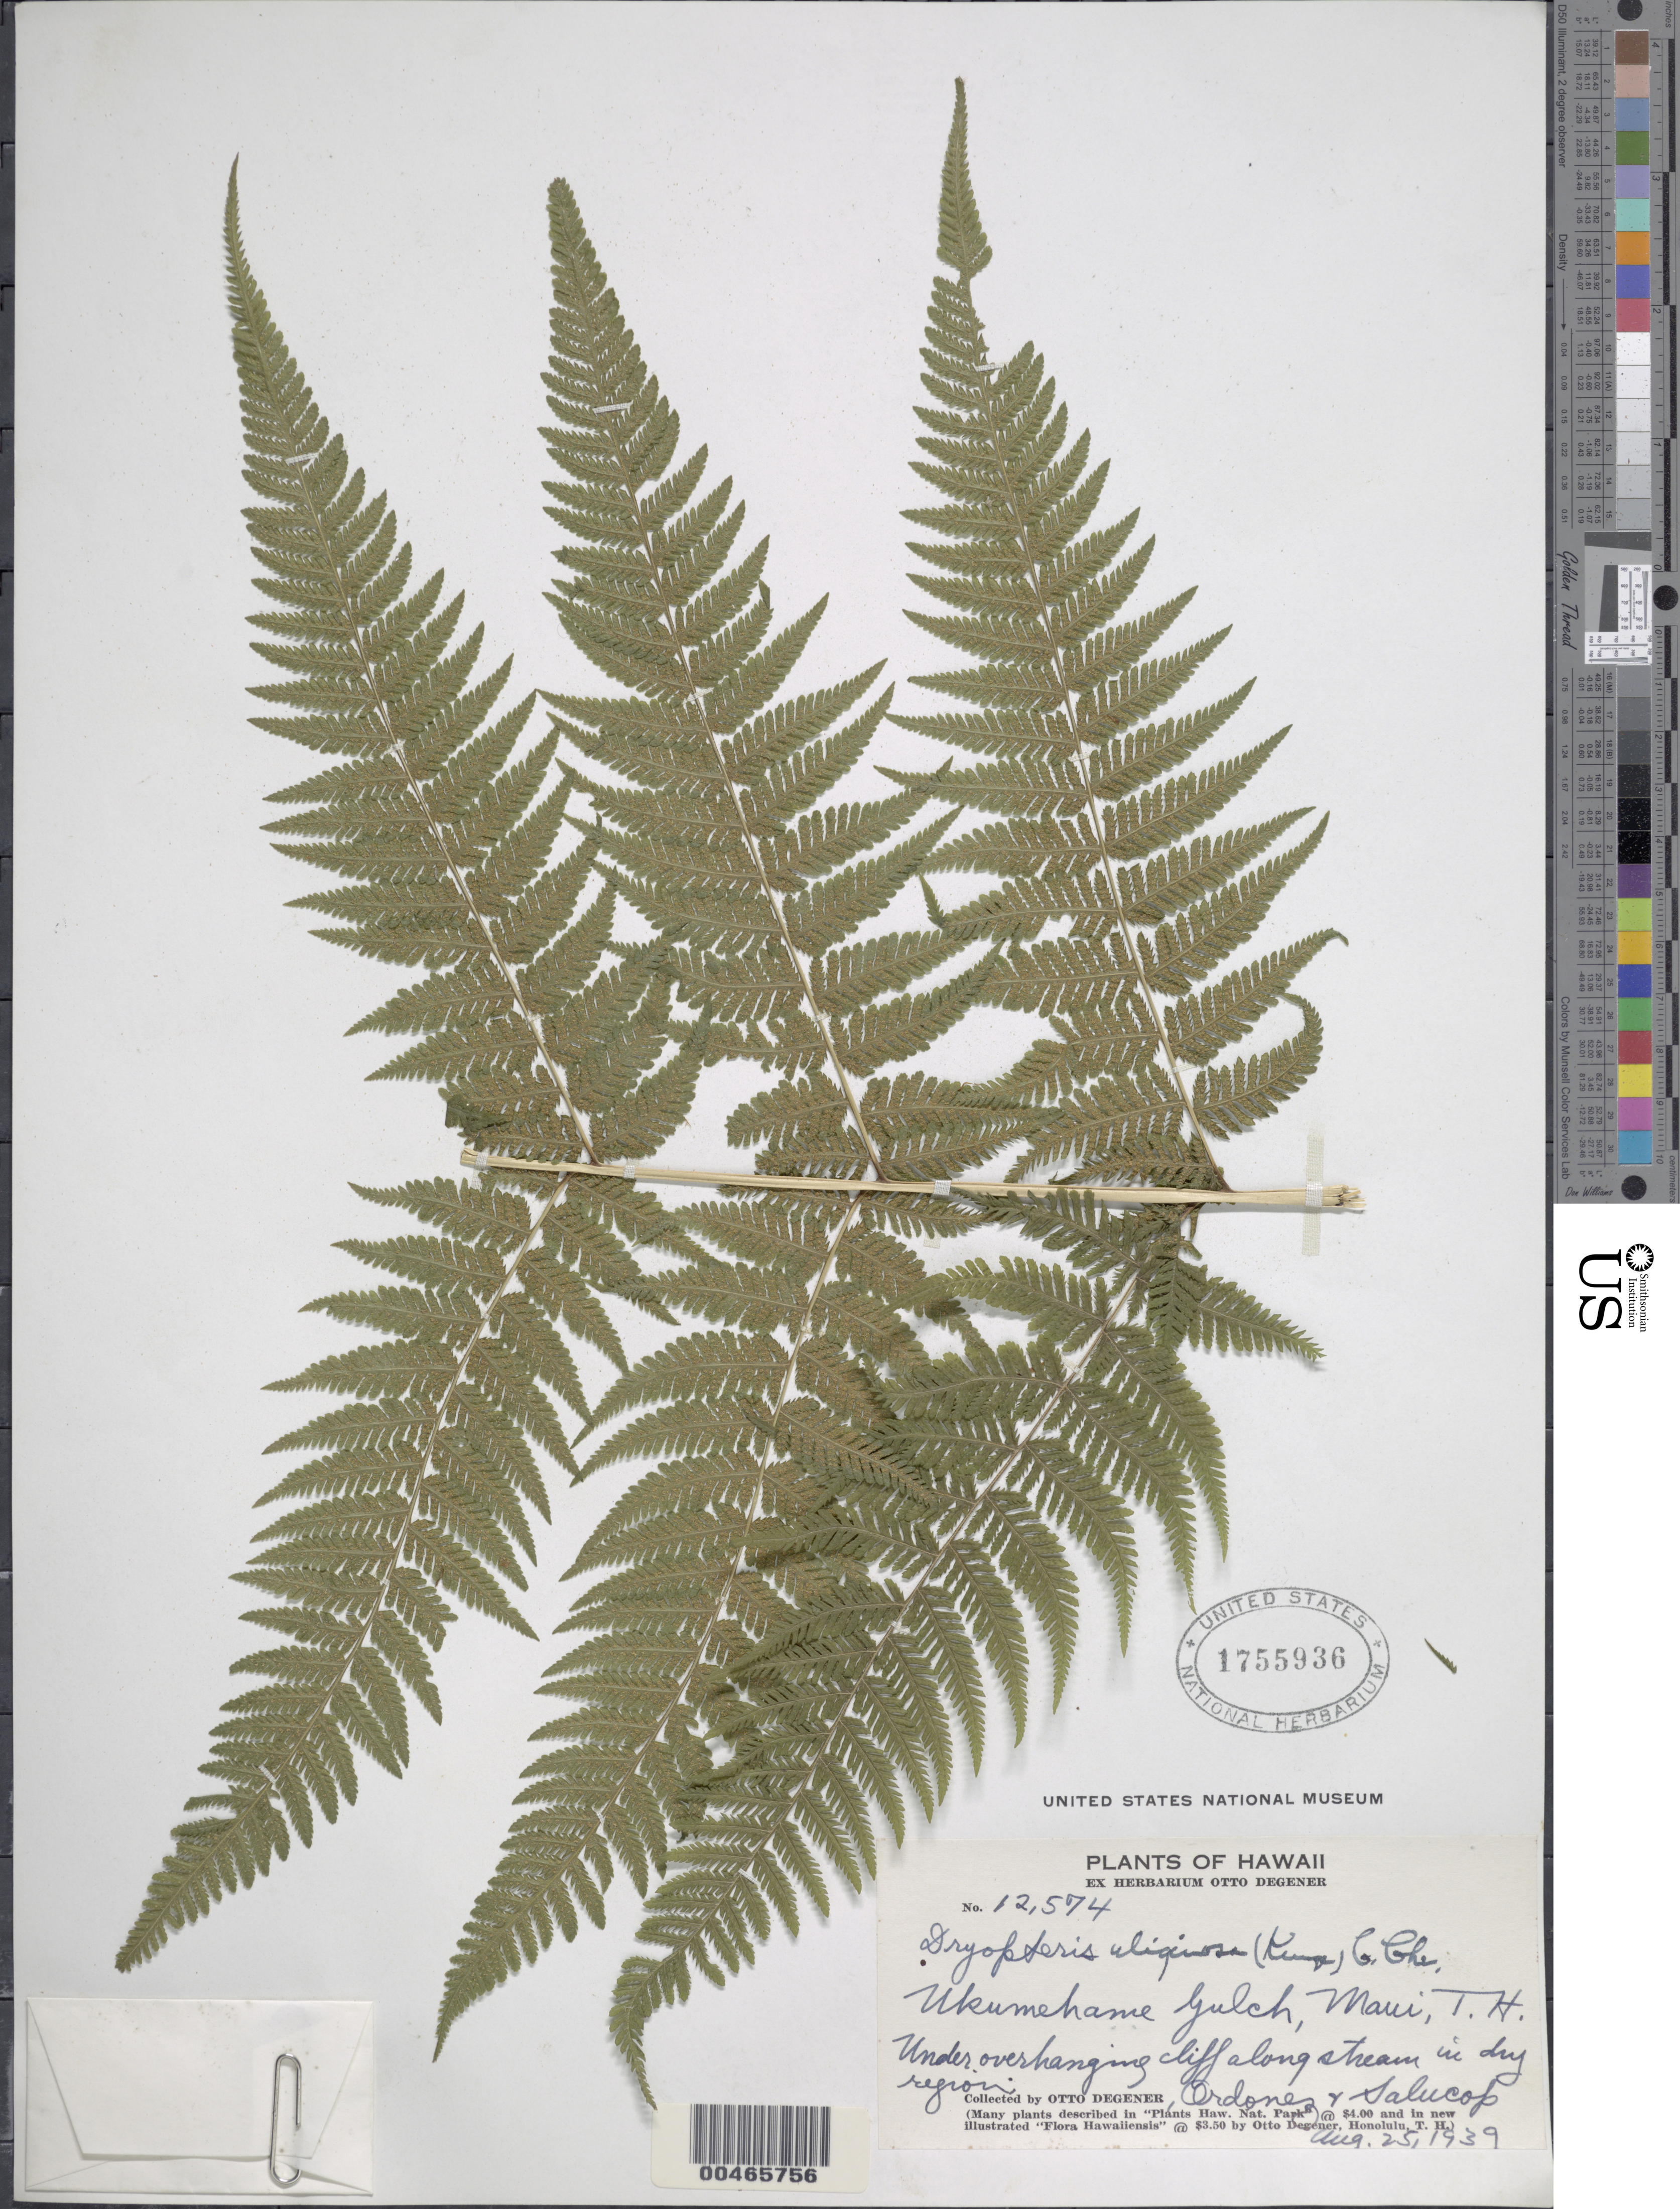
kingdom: Plantae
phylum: Tracheophyta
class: Polypodiopsida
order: Polypodiales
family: Thelypteridaceae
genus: Macrothelypteris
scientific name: Macrothelypteris torresiana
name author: (Gaudich.) Ching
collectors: O. Degener, Ordonez & -- Salucop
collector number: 12574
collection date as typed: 25 Aug 1939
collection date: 1939-08-25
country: United States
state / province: Hawaii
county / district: Maui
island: Maui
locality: Ukumehame Gulch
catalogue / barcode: US 1755936